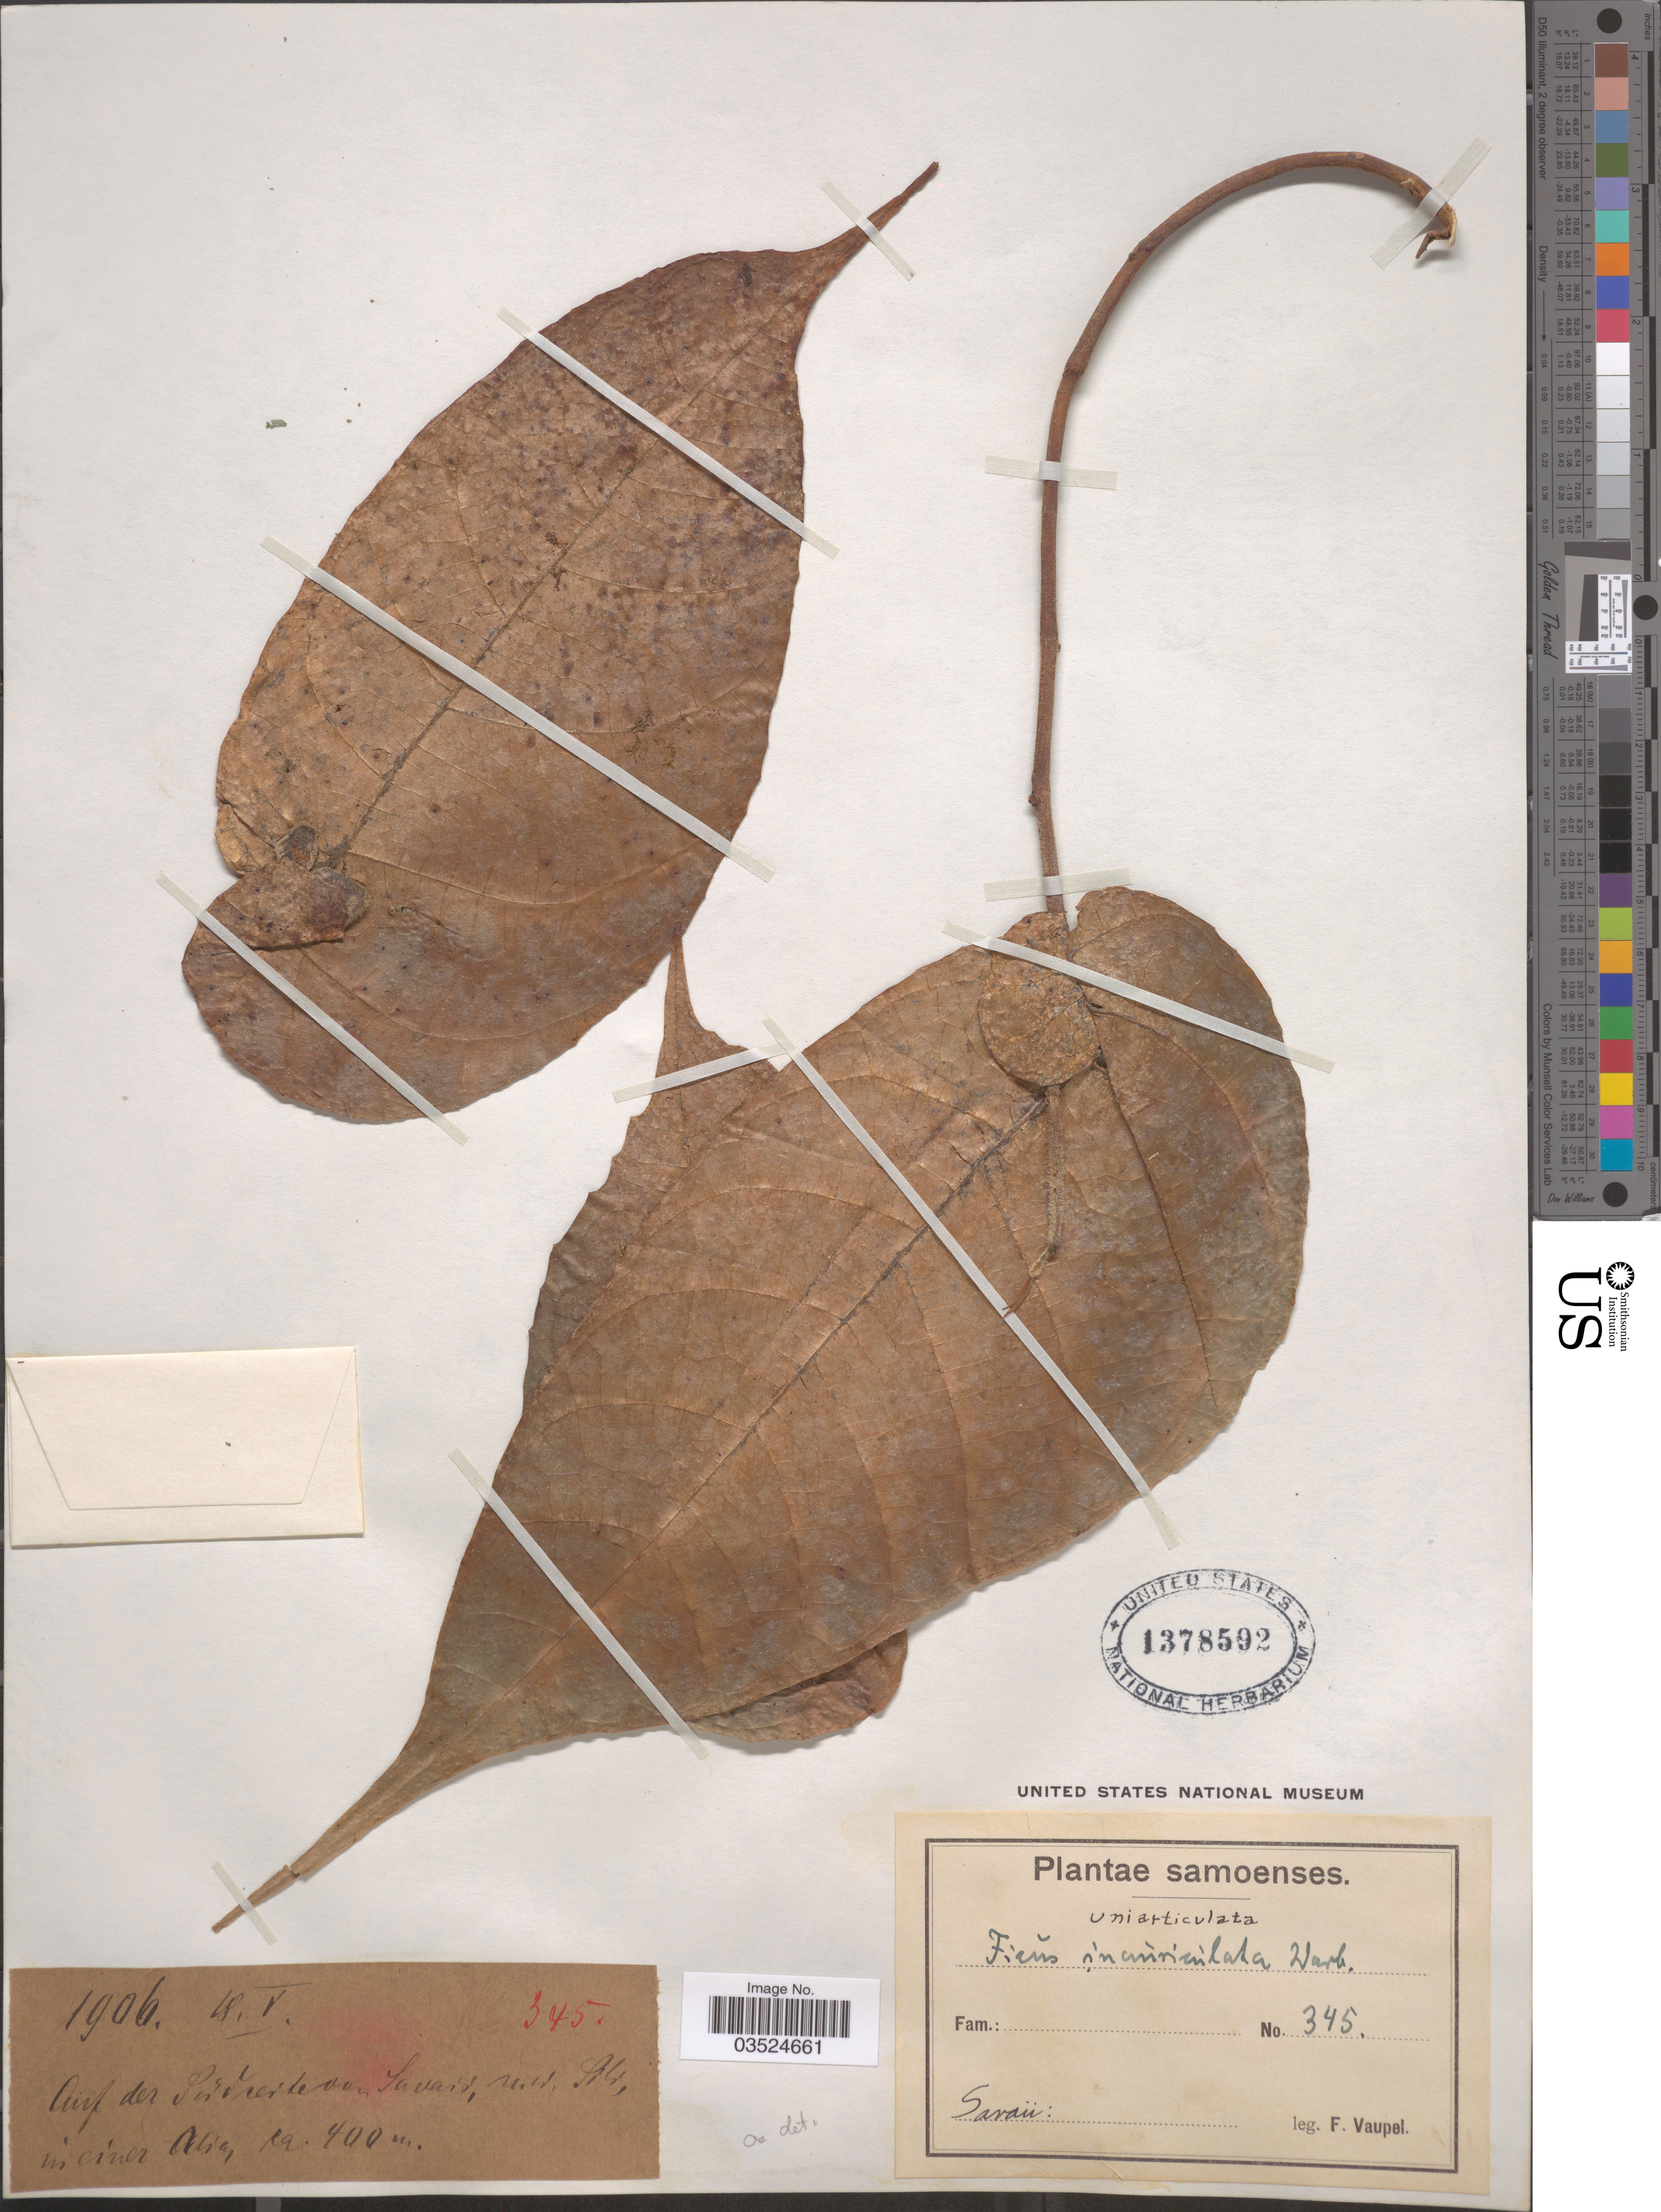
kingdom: Plantae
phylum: Tracheophyta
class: Magnoliopsida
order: Rosales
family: Moraceae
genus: Ficus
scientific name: Ficus uniauriculata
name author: Warb.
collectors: F. Vaupel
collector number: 345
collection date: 1906-05-18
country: Samoa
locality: Samoenses. Savaii. Auf der Südreiten von Savaii, und. Silv in ciner Alia.*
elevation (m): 400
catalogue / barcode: US 1378592